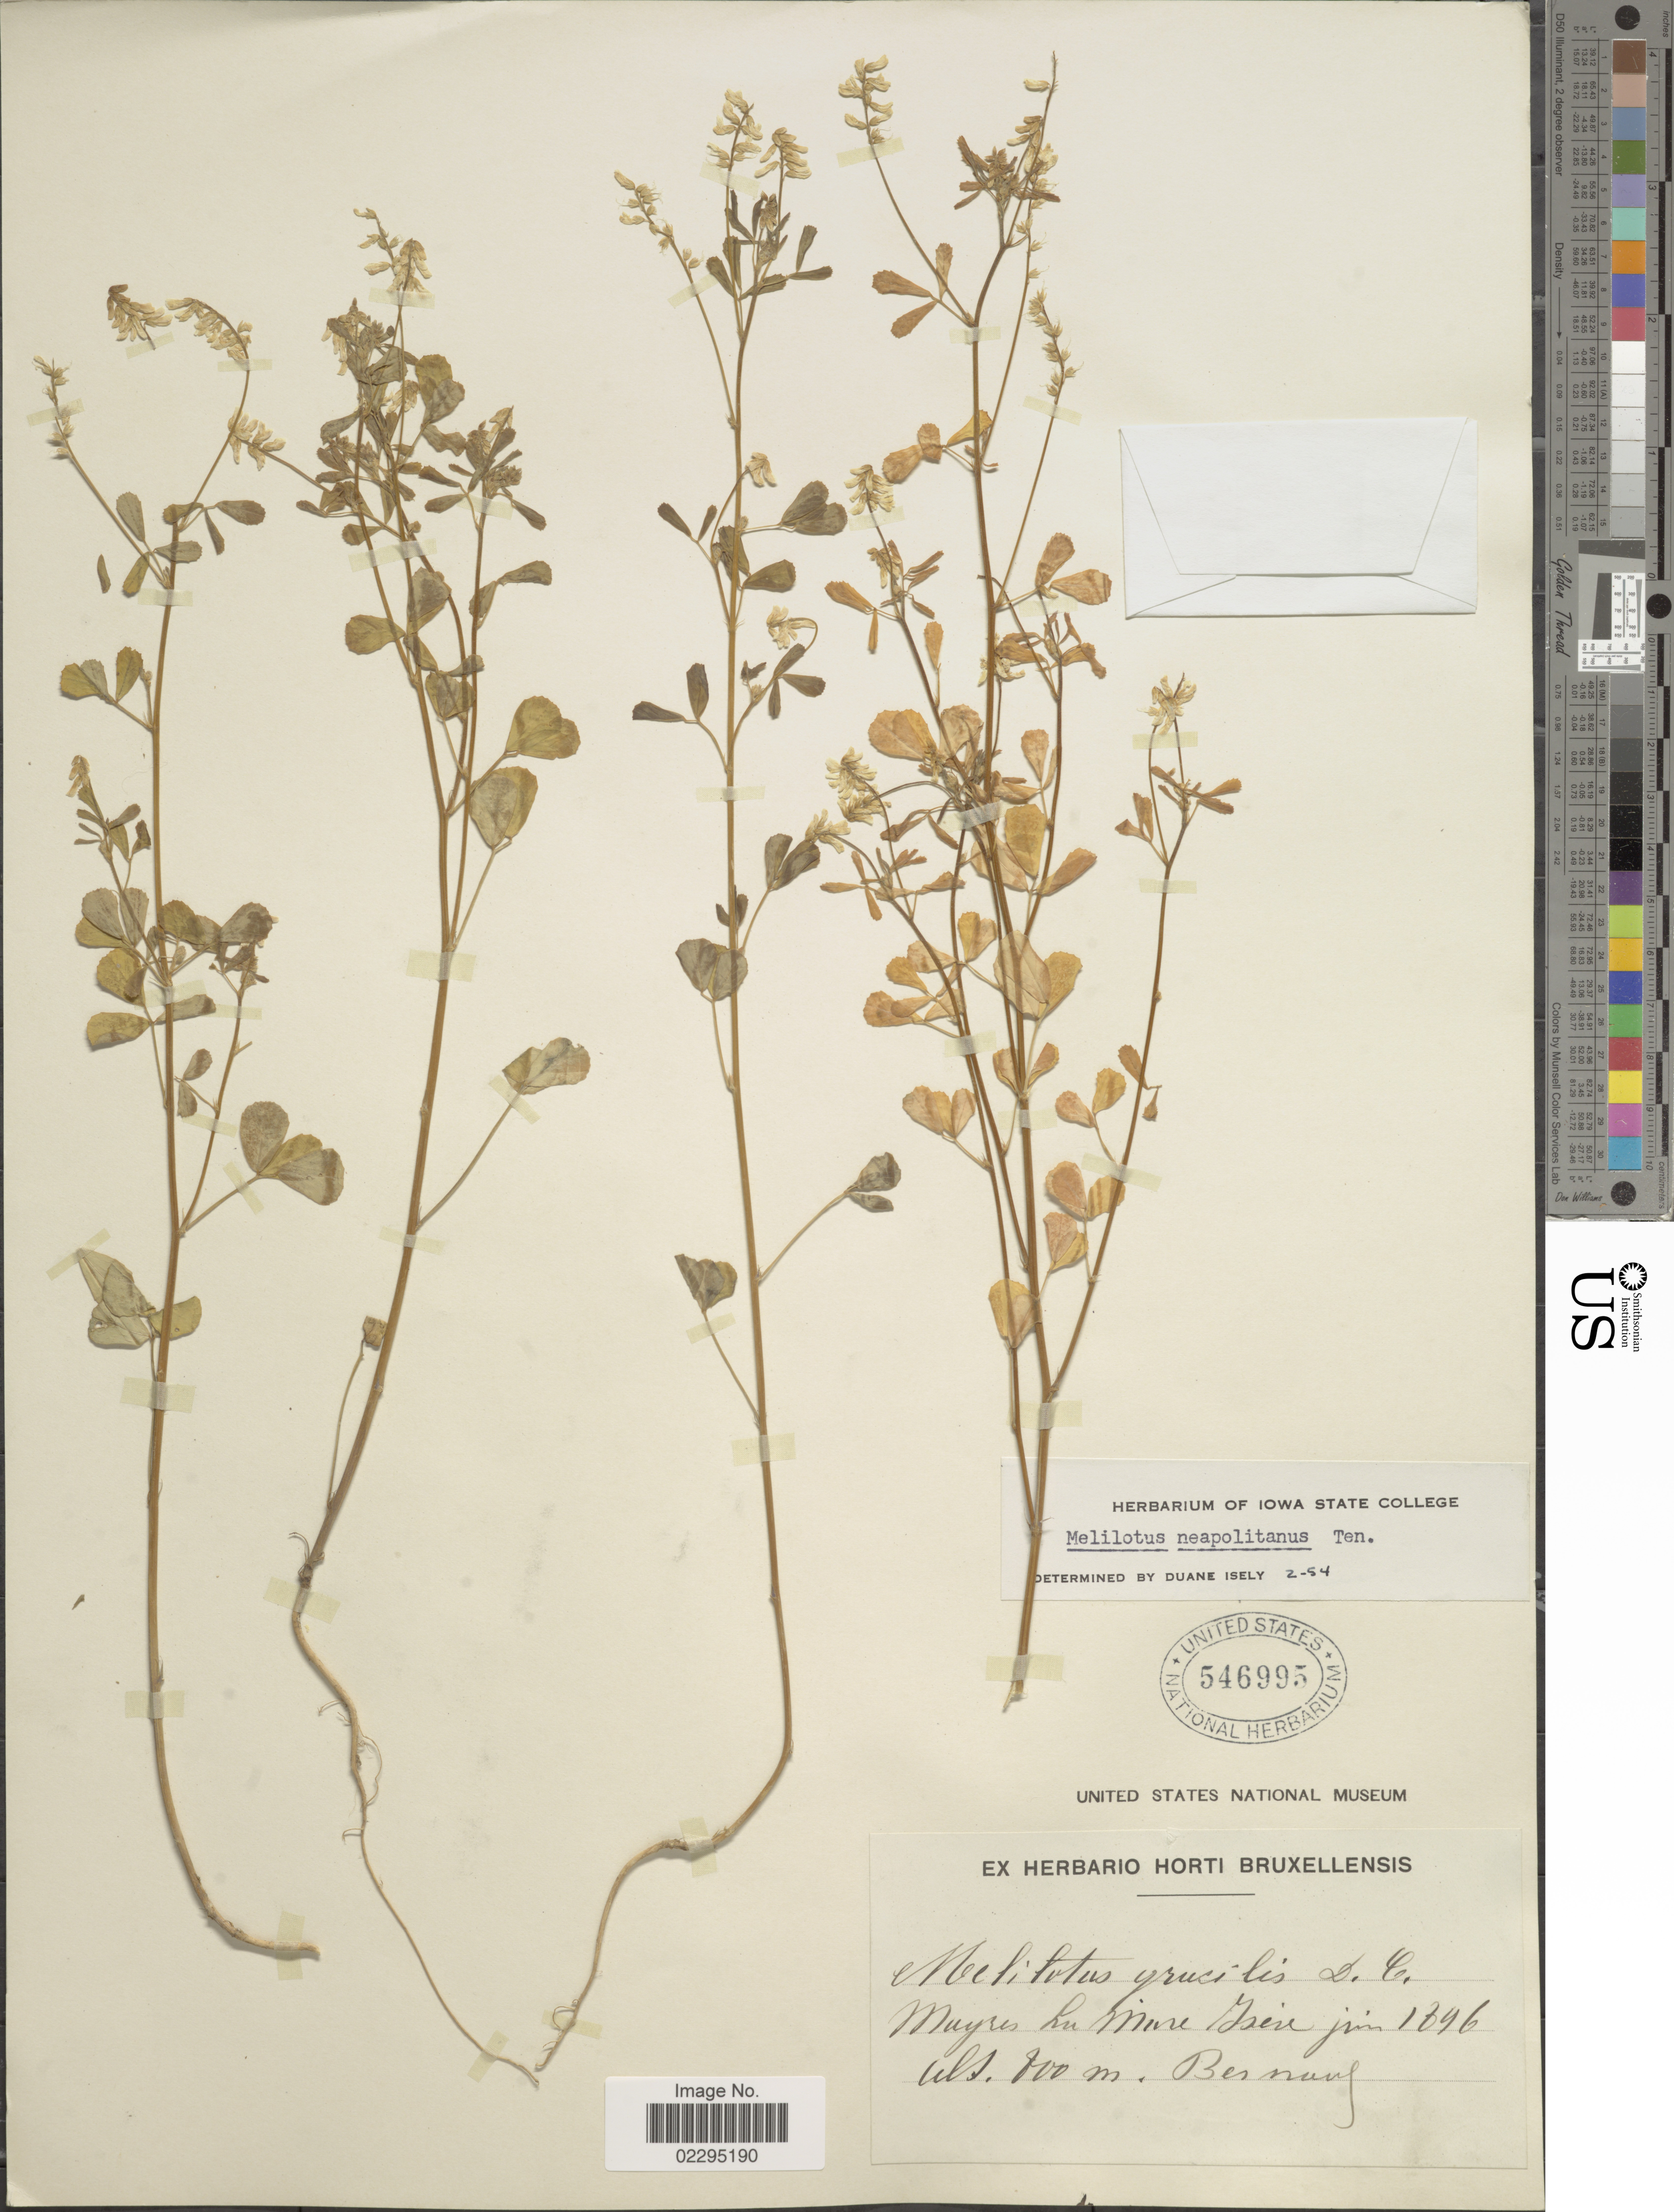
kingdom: Plantae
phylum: Tracheophyta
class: Magnoliopsida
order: Fabales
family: Fabaceae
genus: Melilotus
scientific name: Melilotus neapolitana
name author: Ten.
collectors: -. Bernard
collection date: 1896-06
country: France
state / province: Auvergne-Rhône-Alpes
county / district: Isère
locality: Mayres [interpreted] Lu Mure [interpreted] Isere,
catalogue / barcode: US 546995